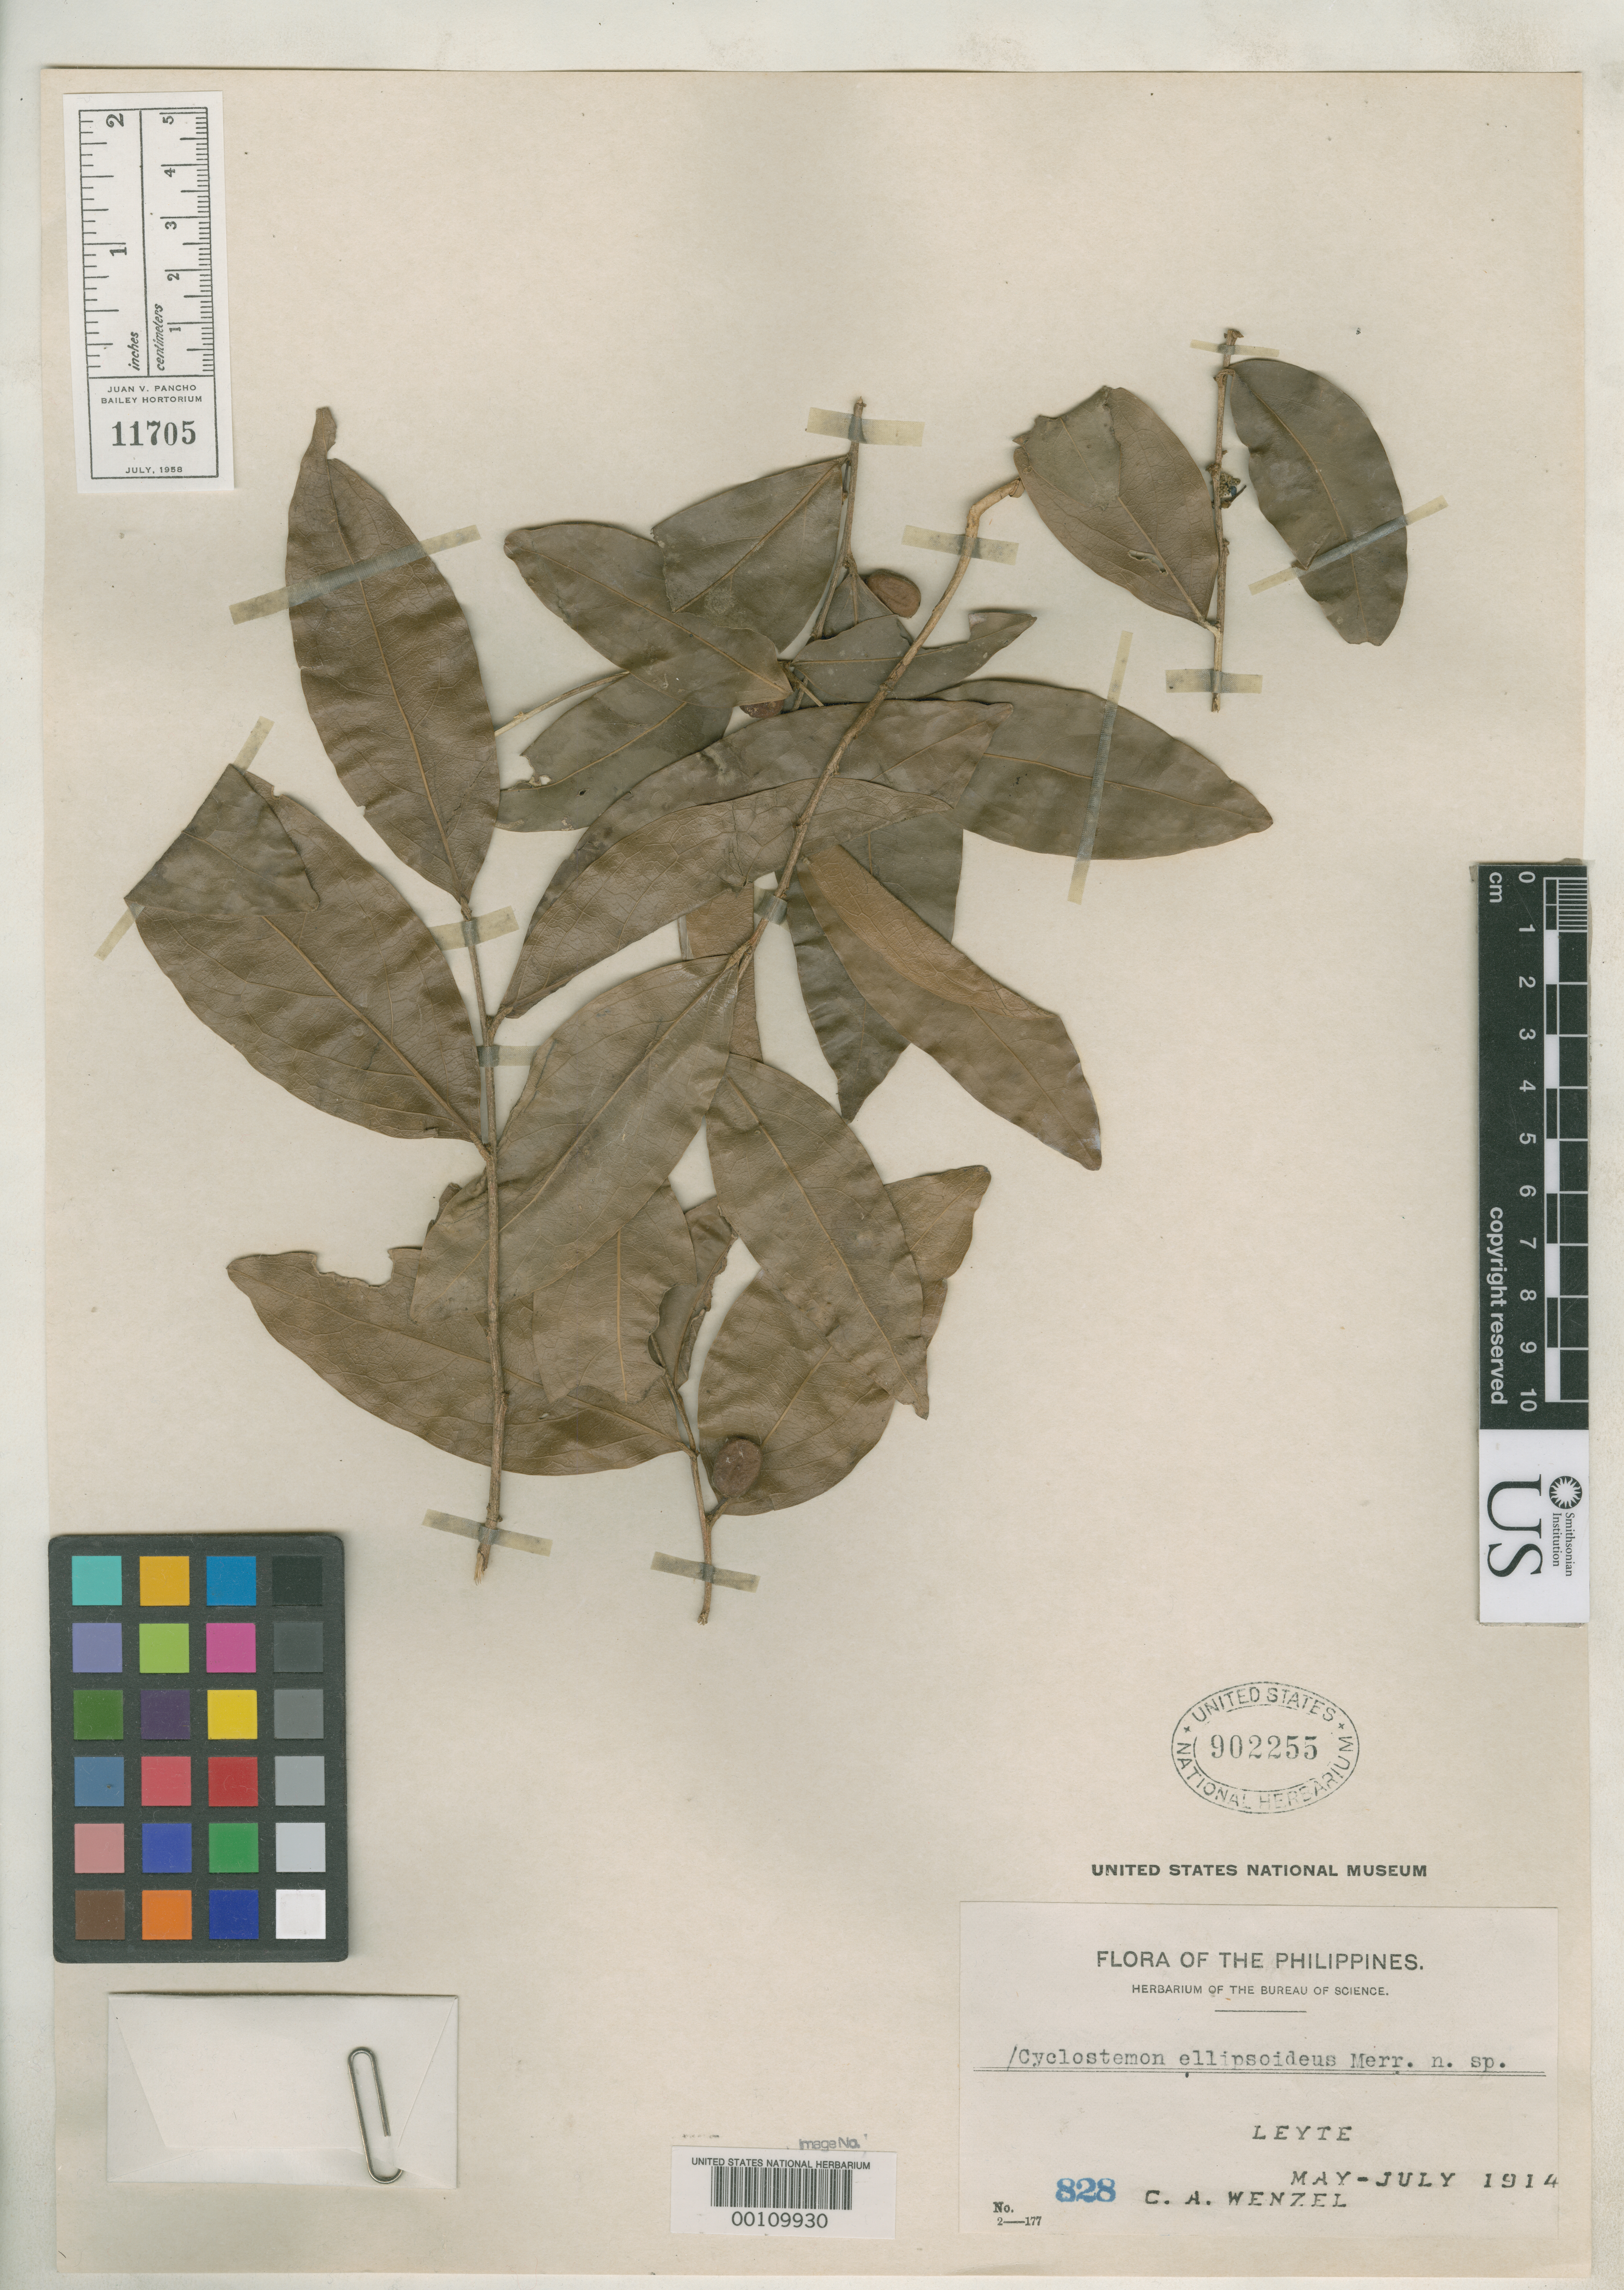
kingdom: Plantae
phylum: Tracheophyta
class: Magnoliopsida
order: Malpighiales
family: Putranjivaceae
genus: Cyclostemon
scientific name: Cyclostemon ellipsoideus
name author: Merr.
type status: Isotype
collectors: C. Wenzel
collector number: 828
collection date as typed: Feb. 27, 1914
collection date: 1914-02-27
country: Philippines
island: Leyte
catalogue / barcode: US 902255